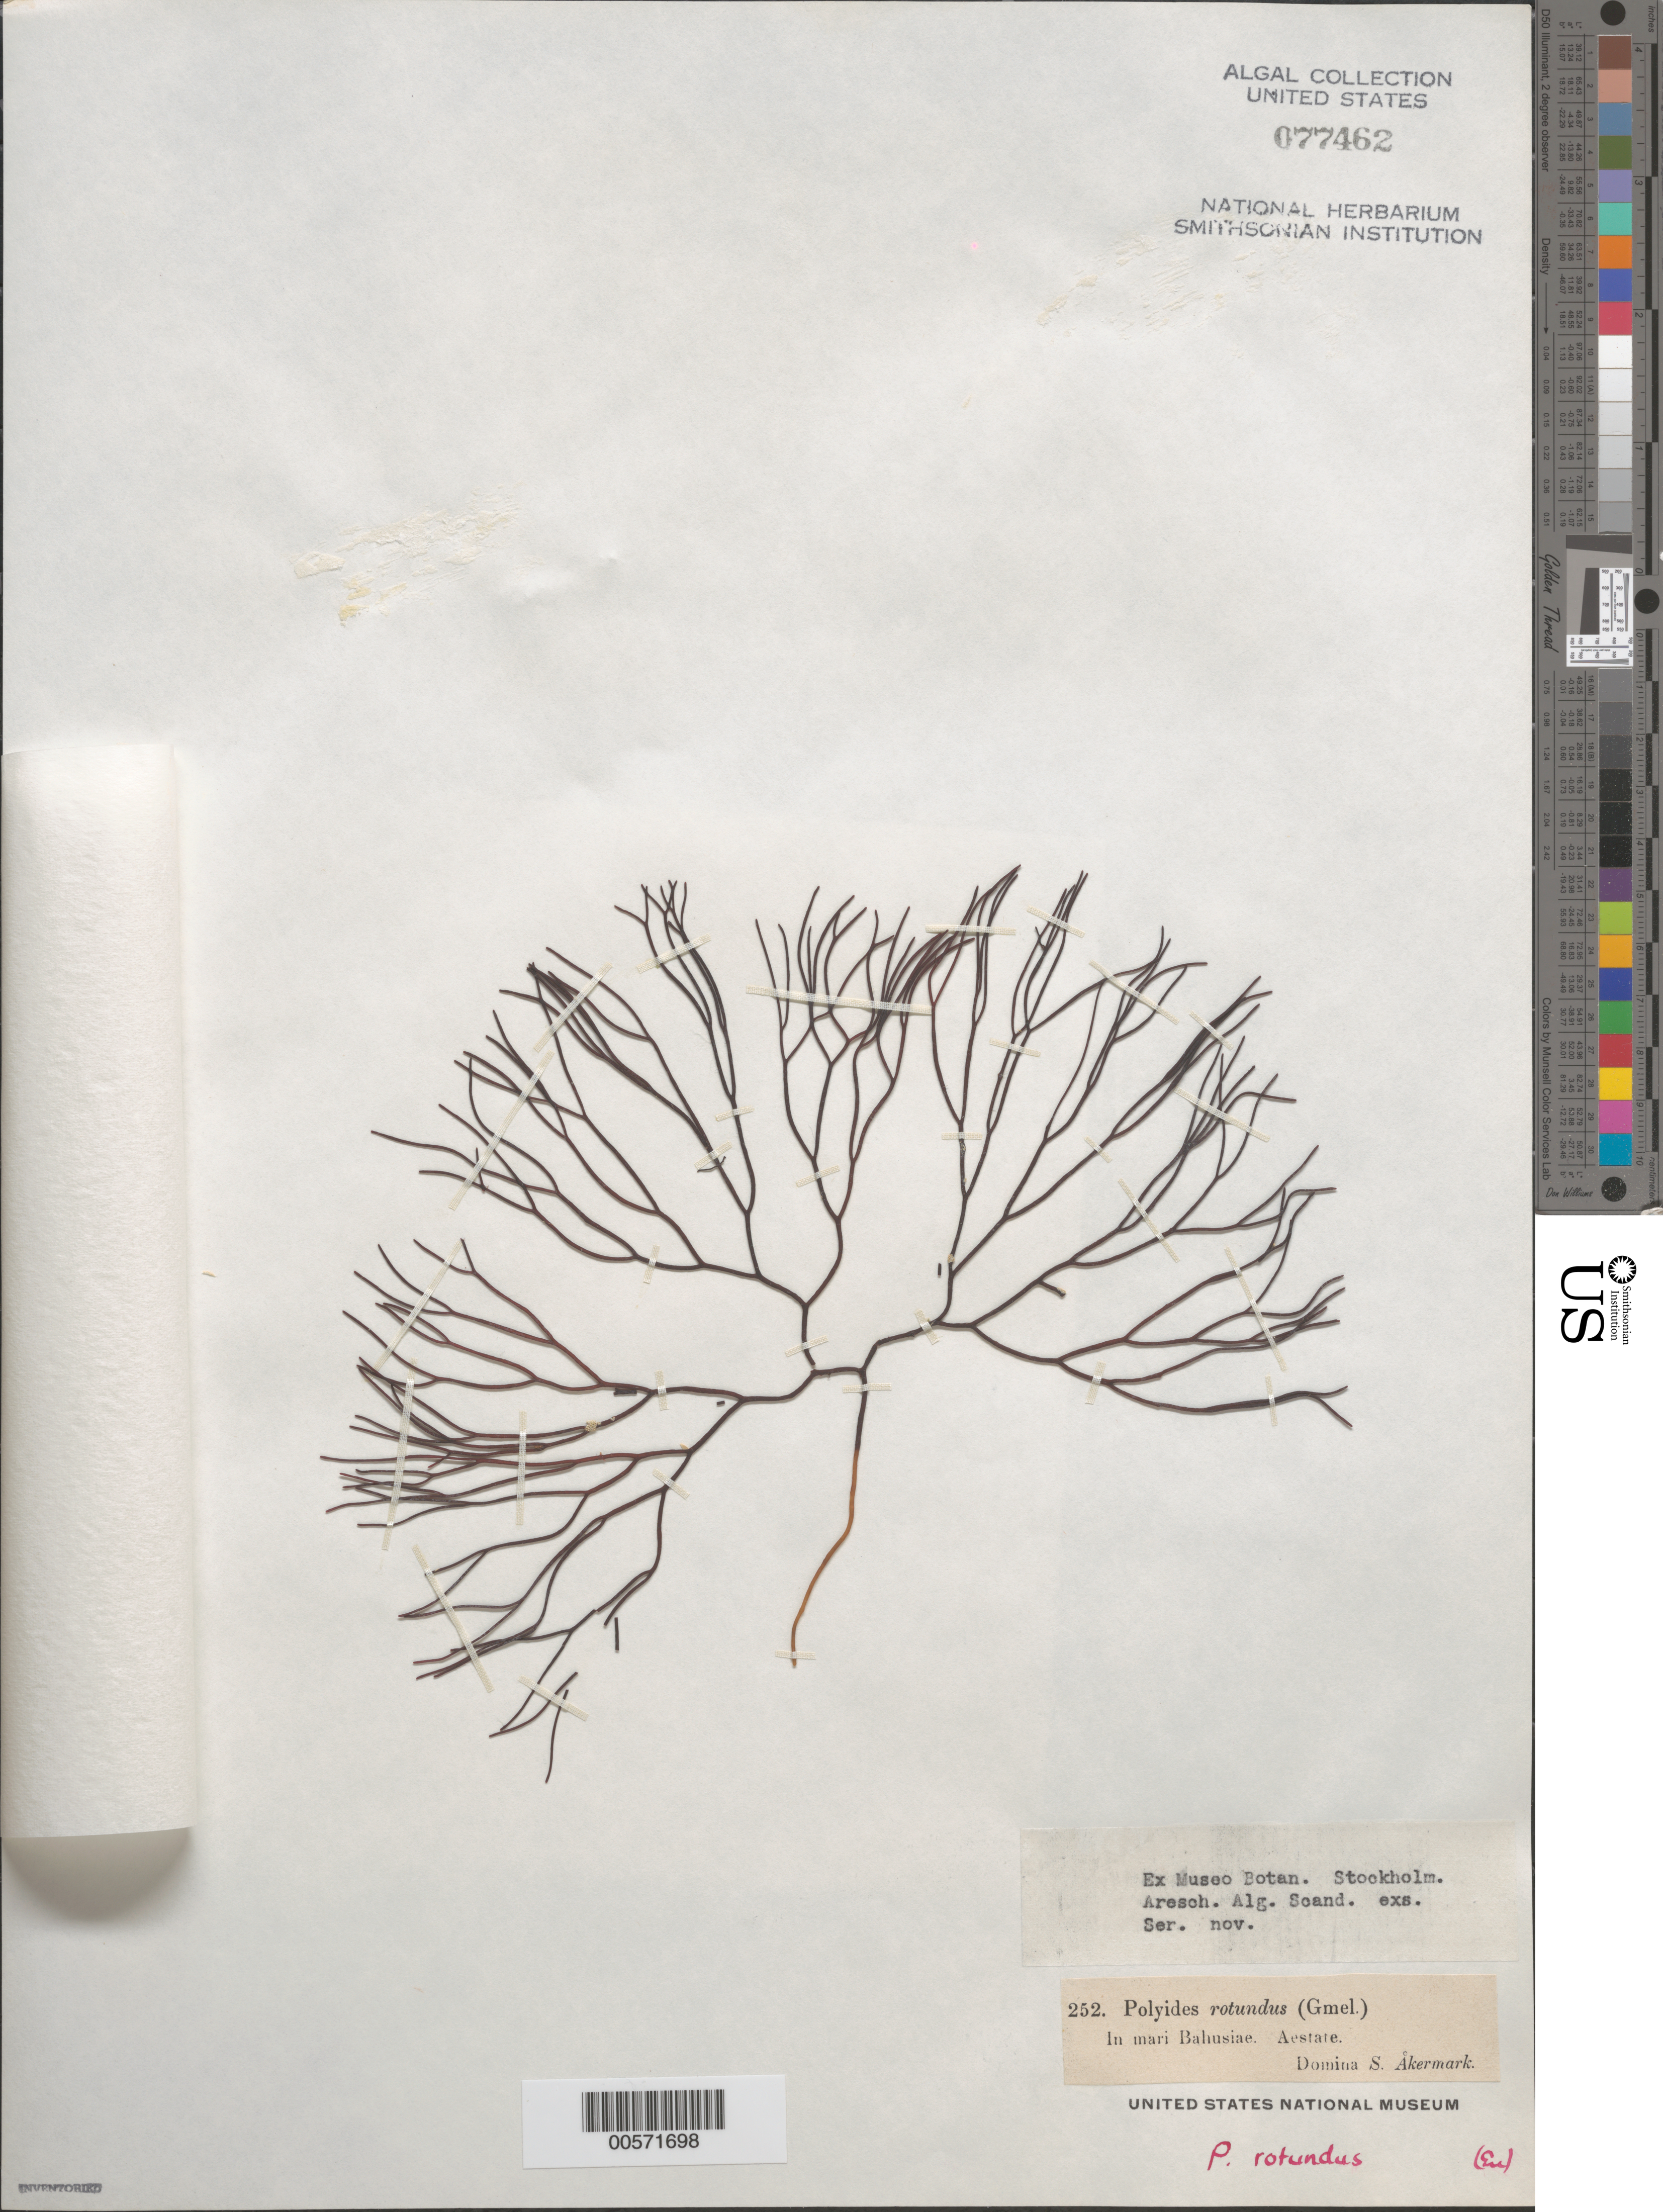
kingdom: Plantae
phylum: Rhodophyta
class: Florideophyceae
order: Gigartinales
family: Polyidaceae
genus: Polyides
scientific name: Polyides rotunda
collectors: S. Akermark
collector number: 252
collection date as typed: Sum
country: Sweden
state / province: Västra Götaland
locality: Bohus bay (mari bahusiae)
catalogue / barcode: US 77462